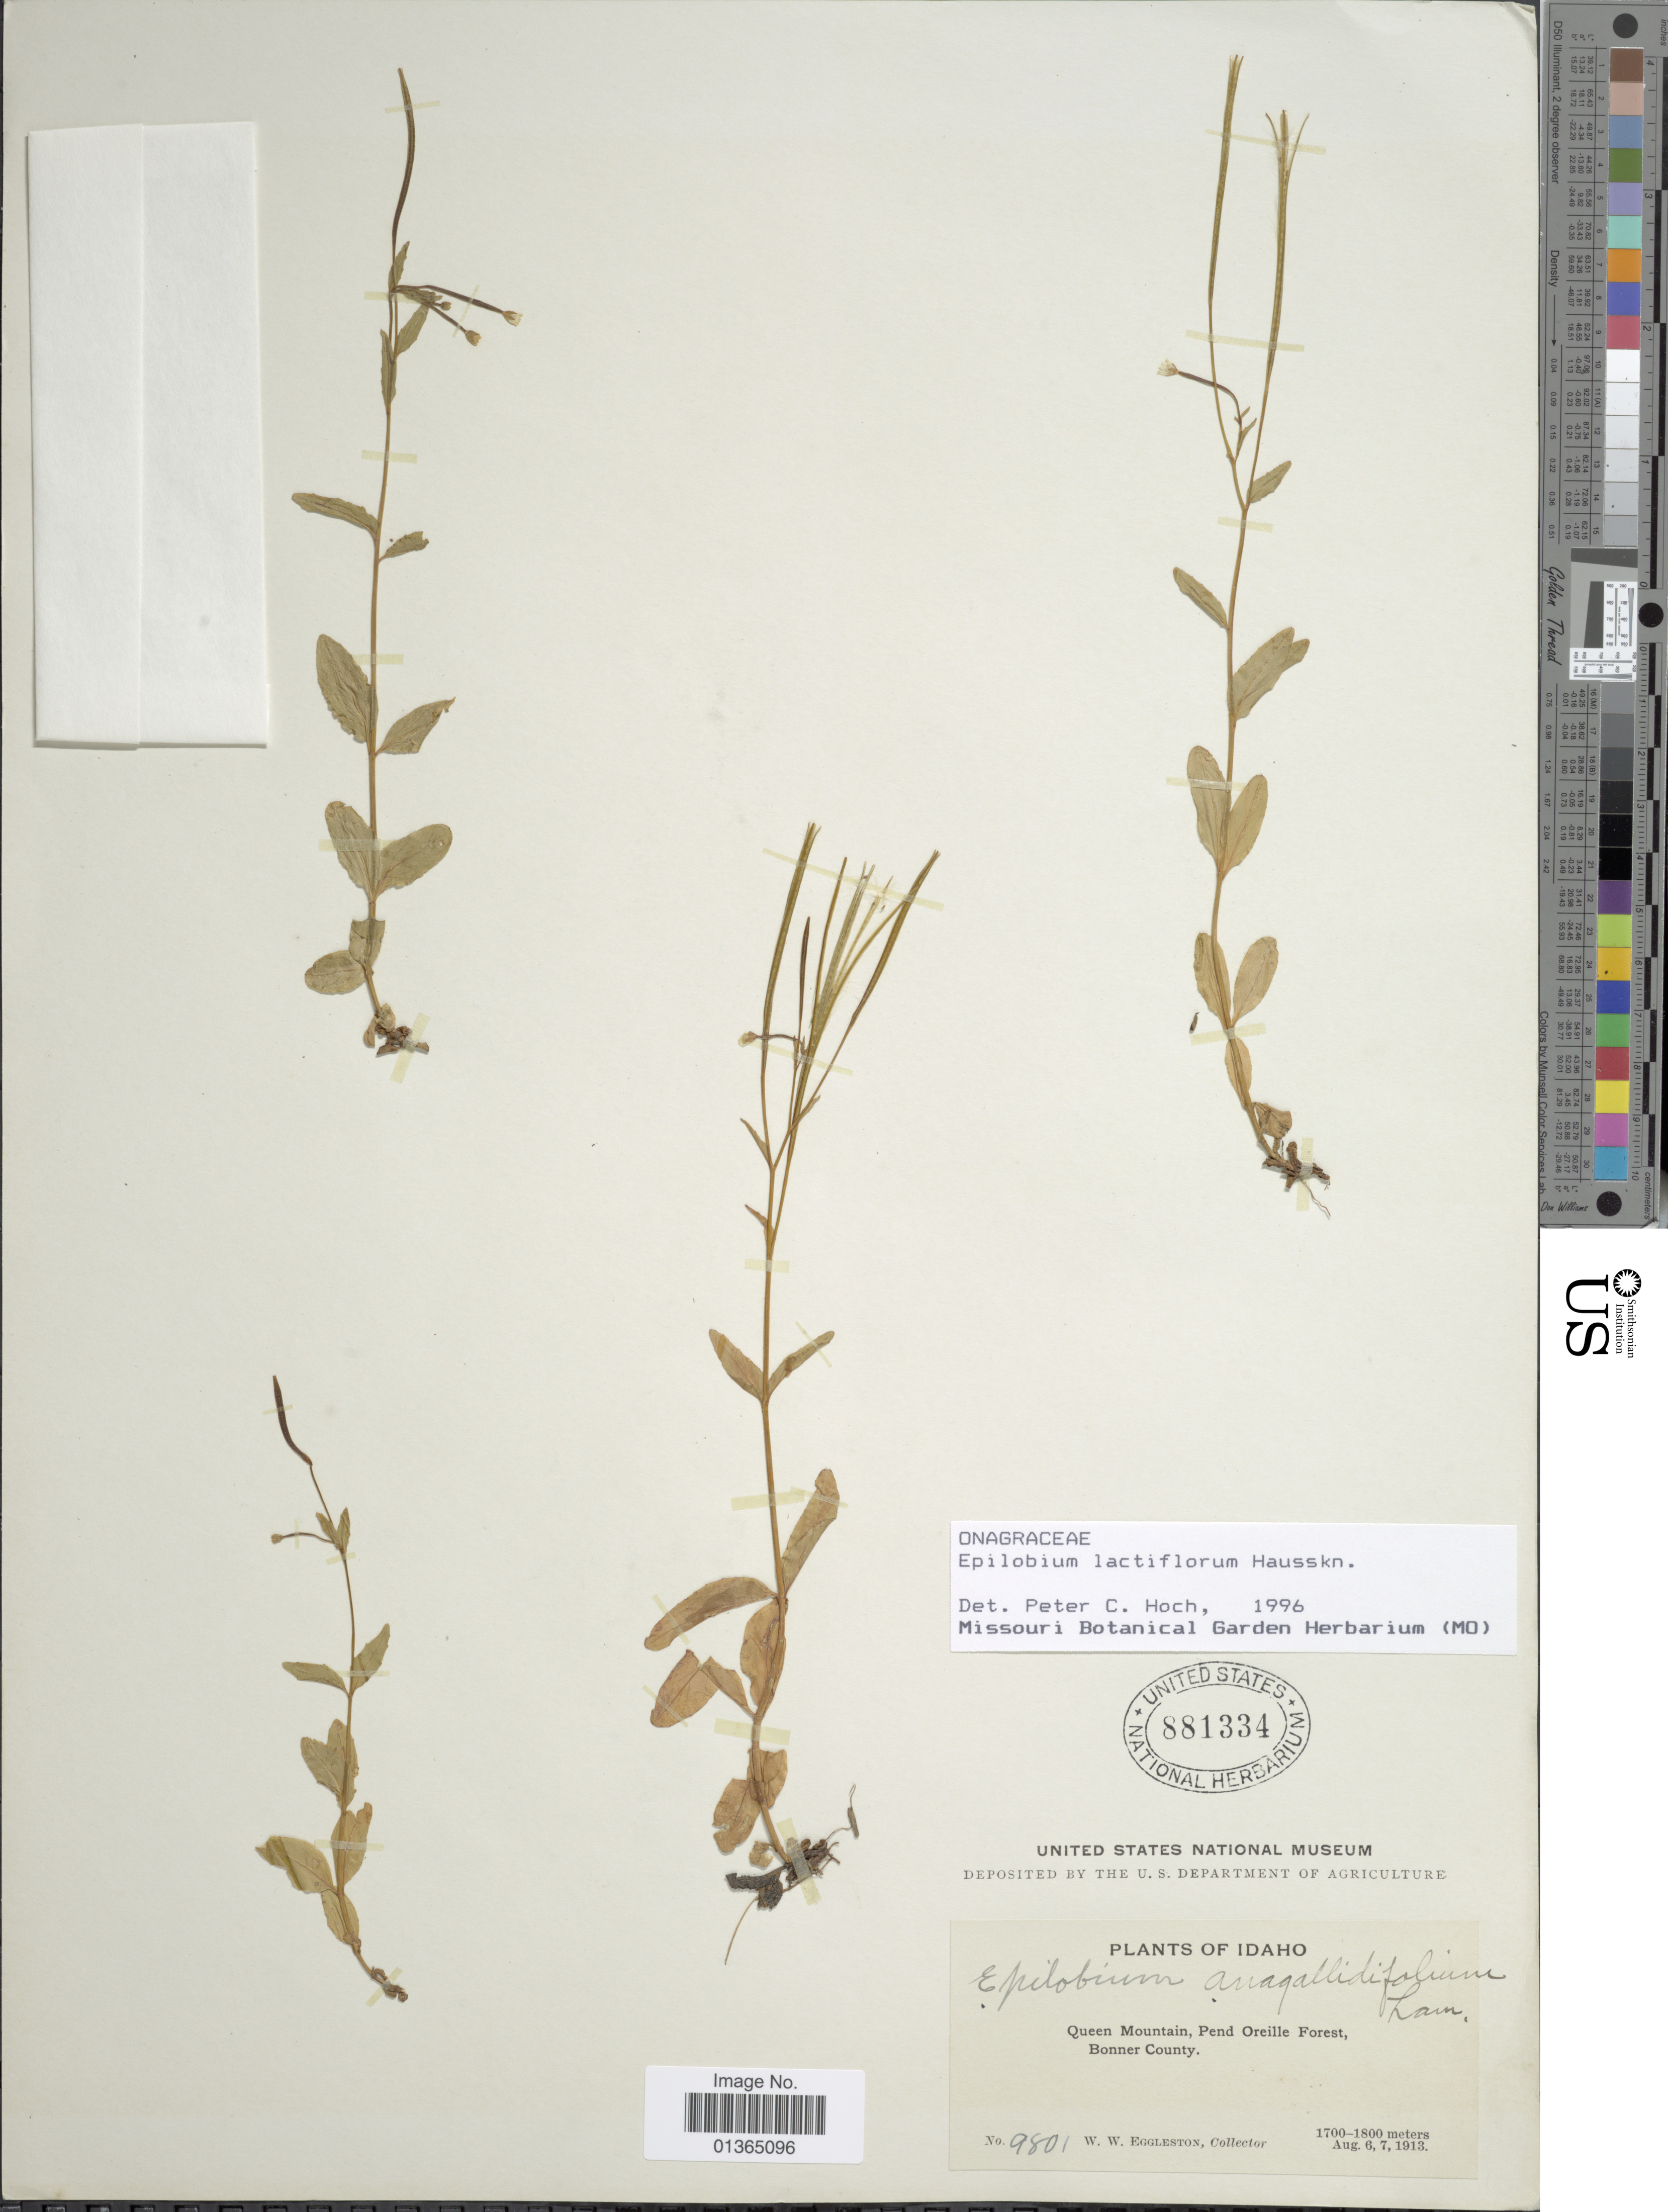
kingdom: Plantae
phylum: Tracheophyta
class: Magnoliopsida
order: Myrtales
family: Onagraceae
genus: Epilobium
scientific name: Epilobium lactiflorum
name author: Hausskn.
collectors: W. W. Eggleston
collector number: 9801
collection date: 1913-08-06/1913-08-07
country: United States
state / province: Idaho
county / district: Bonner County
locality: Queen Mountain, Pend Oreille Forest.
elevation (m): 1700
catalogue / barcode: US 881334